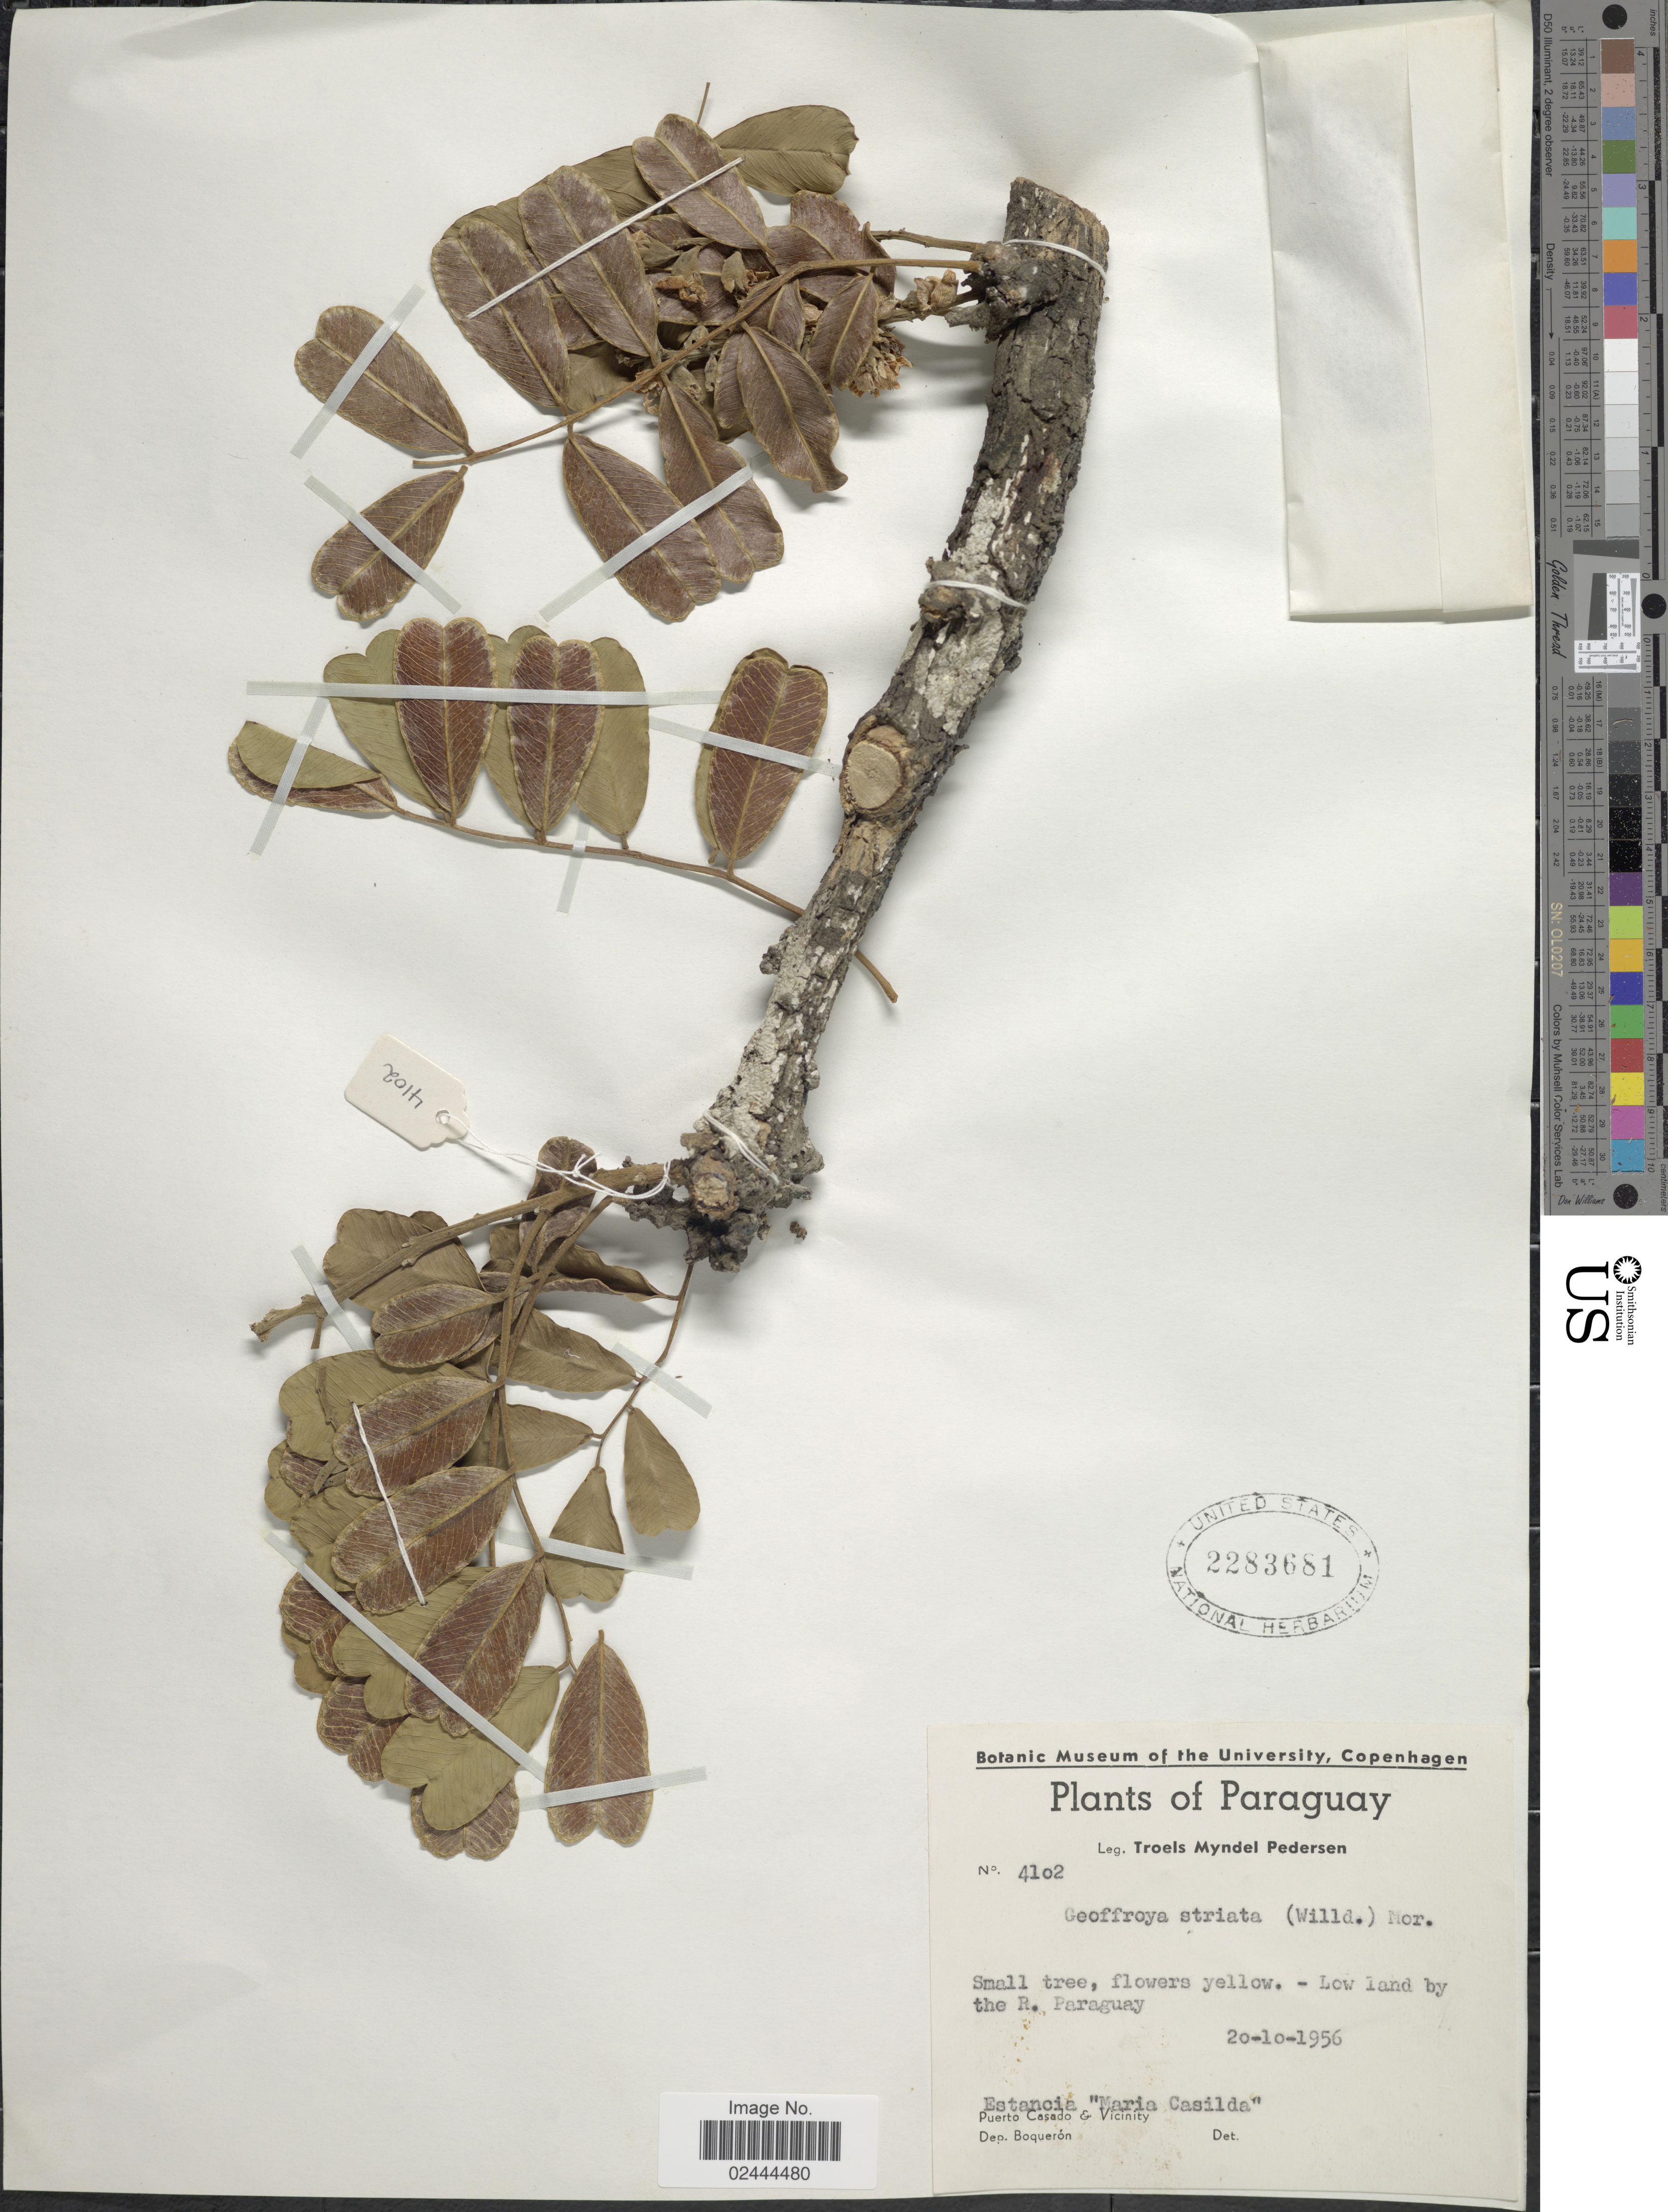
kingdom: Plantae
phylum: Tracheophyta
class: Magnoliopsida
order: Fabales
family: Fabaceae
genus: Geoffroea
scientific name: Geoffroea spinosa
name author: Jacq.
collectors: T. Pederson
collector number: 4102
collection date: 1956-10-20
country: Paraguay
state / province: Boqueron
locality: R. Paraguay, Estancia Maria Casilda, Puerto Casado & Vicinity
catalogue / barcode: US 2283681